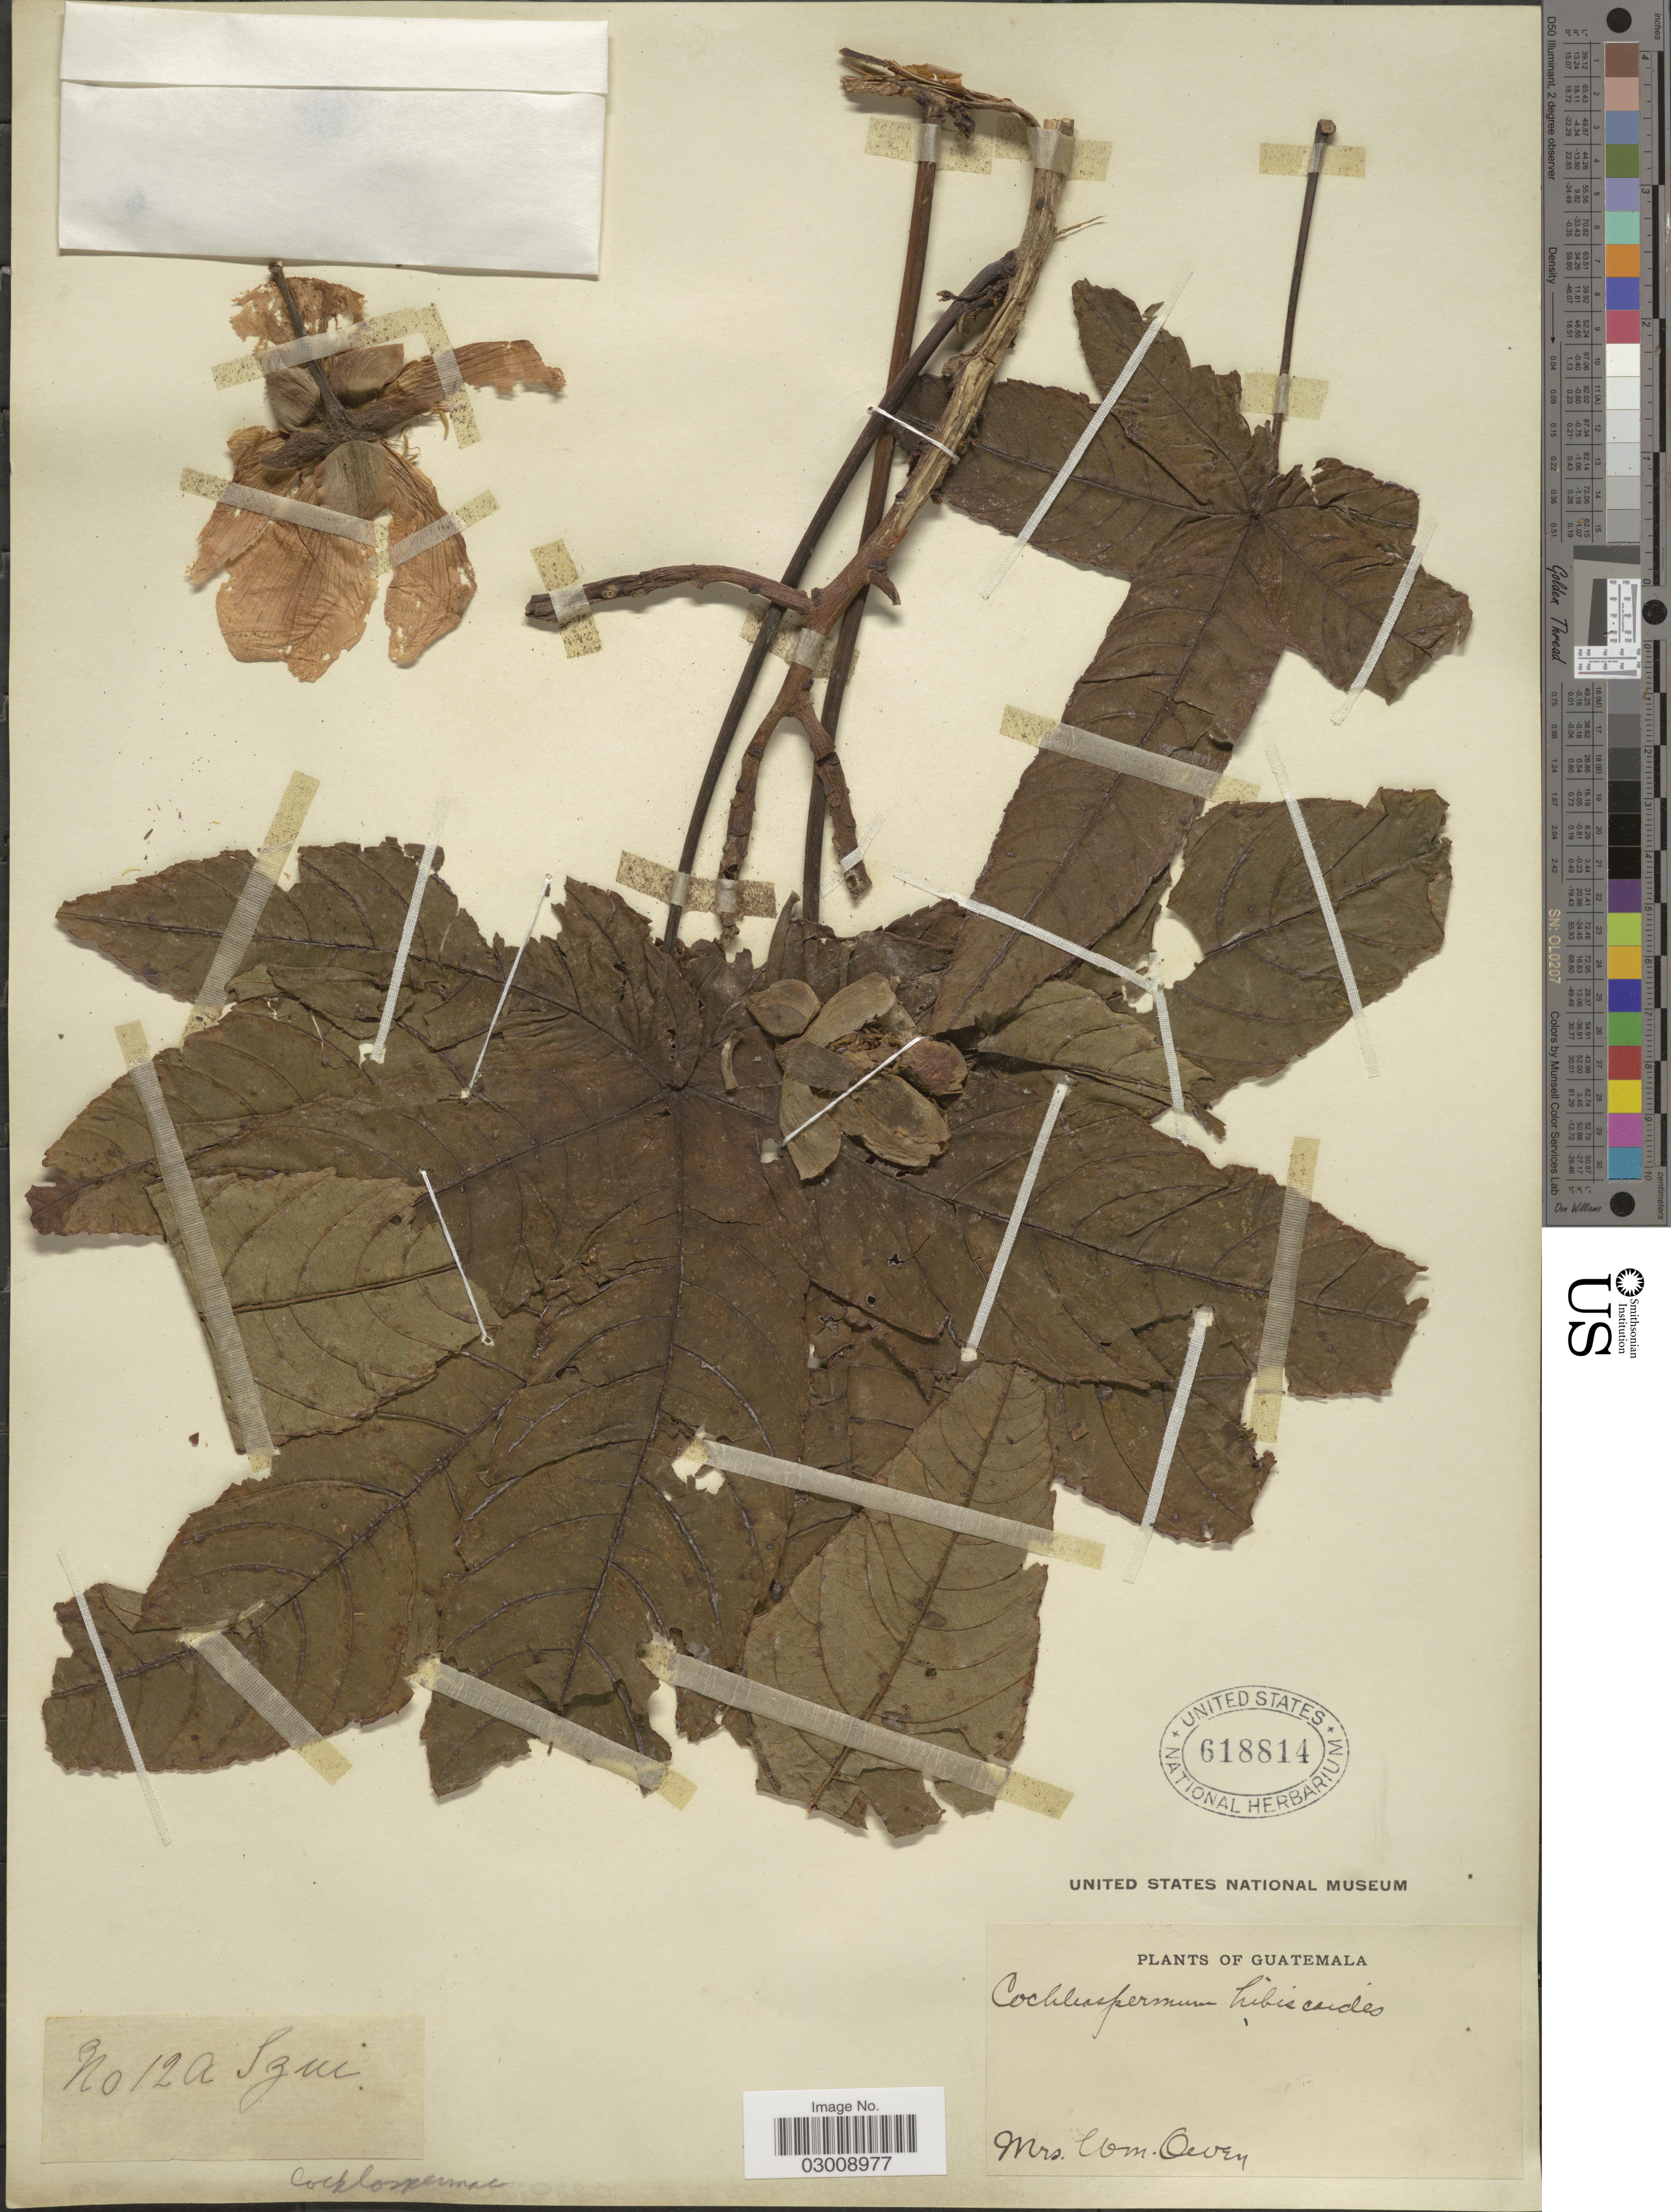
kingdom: Plantae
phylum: Tracheophyta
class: Magnoliopsida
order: Malvales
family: Cochlospermaceae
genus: Cochlospermum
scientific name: Cochlospermum vitifolium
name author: (Willd.) Spreng.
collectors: W. Owen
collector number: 12a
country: Guatemala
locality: Izui.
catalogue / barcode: US 618814